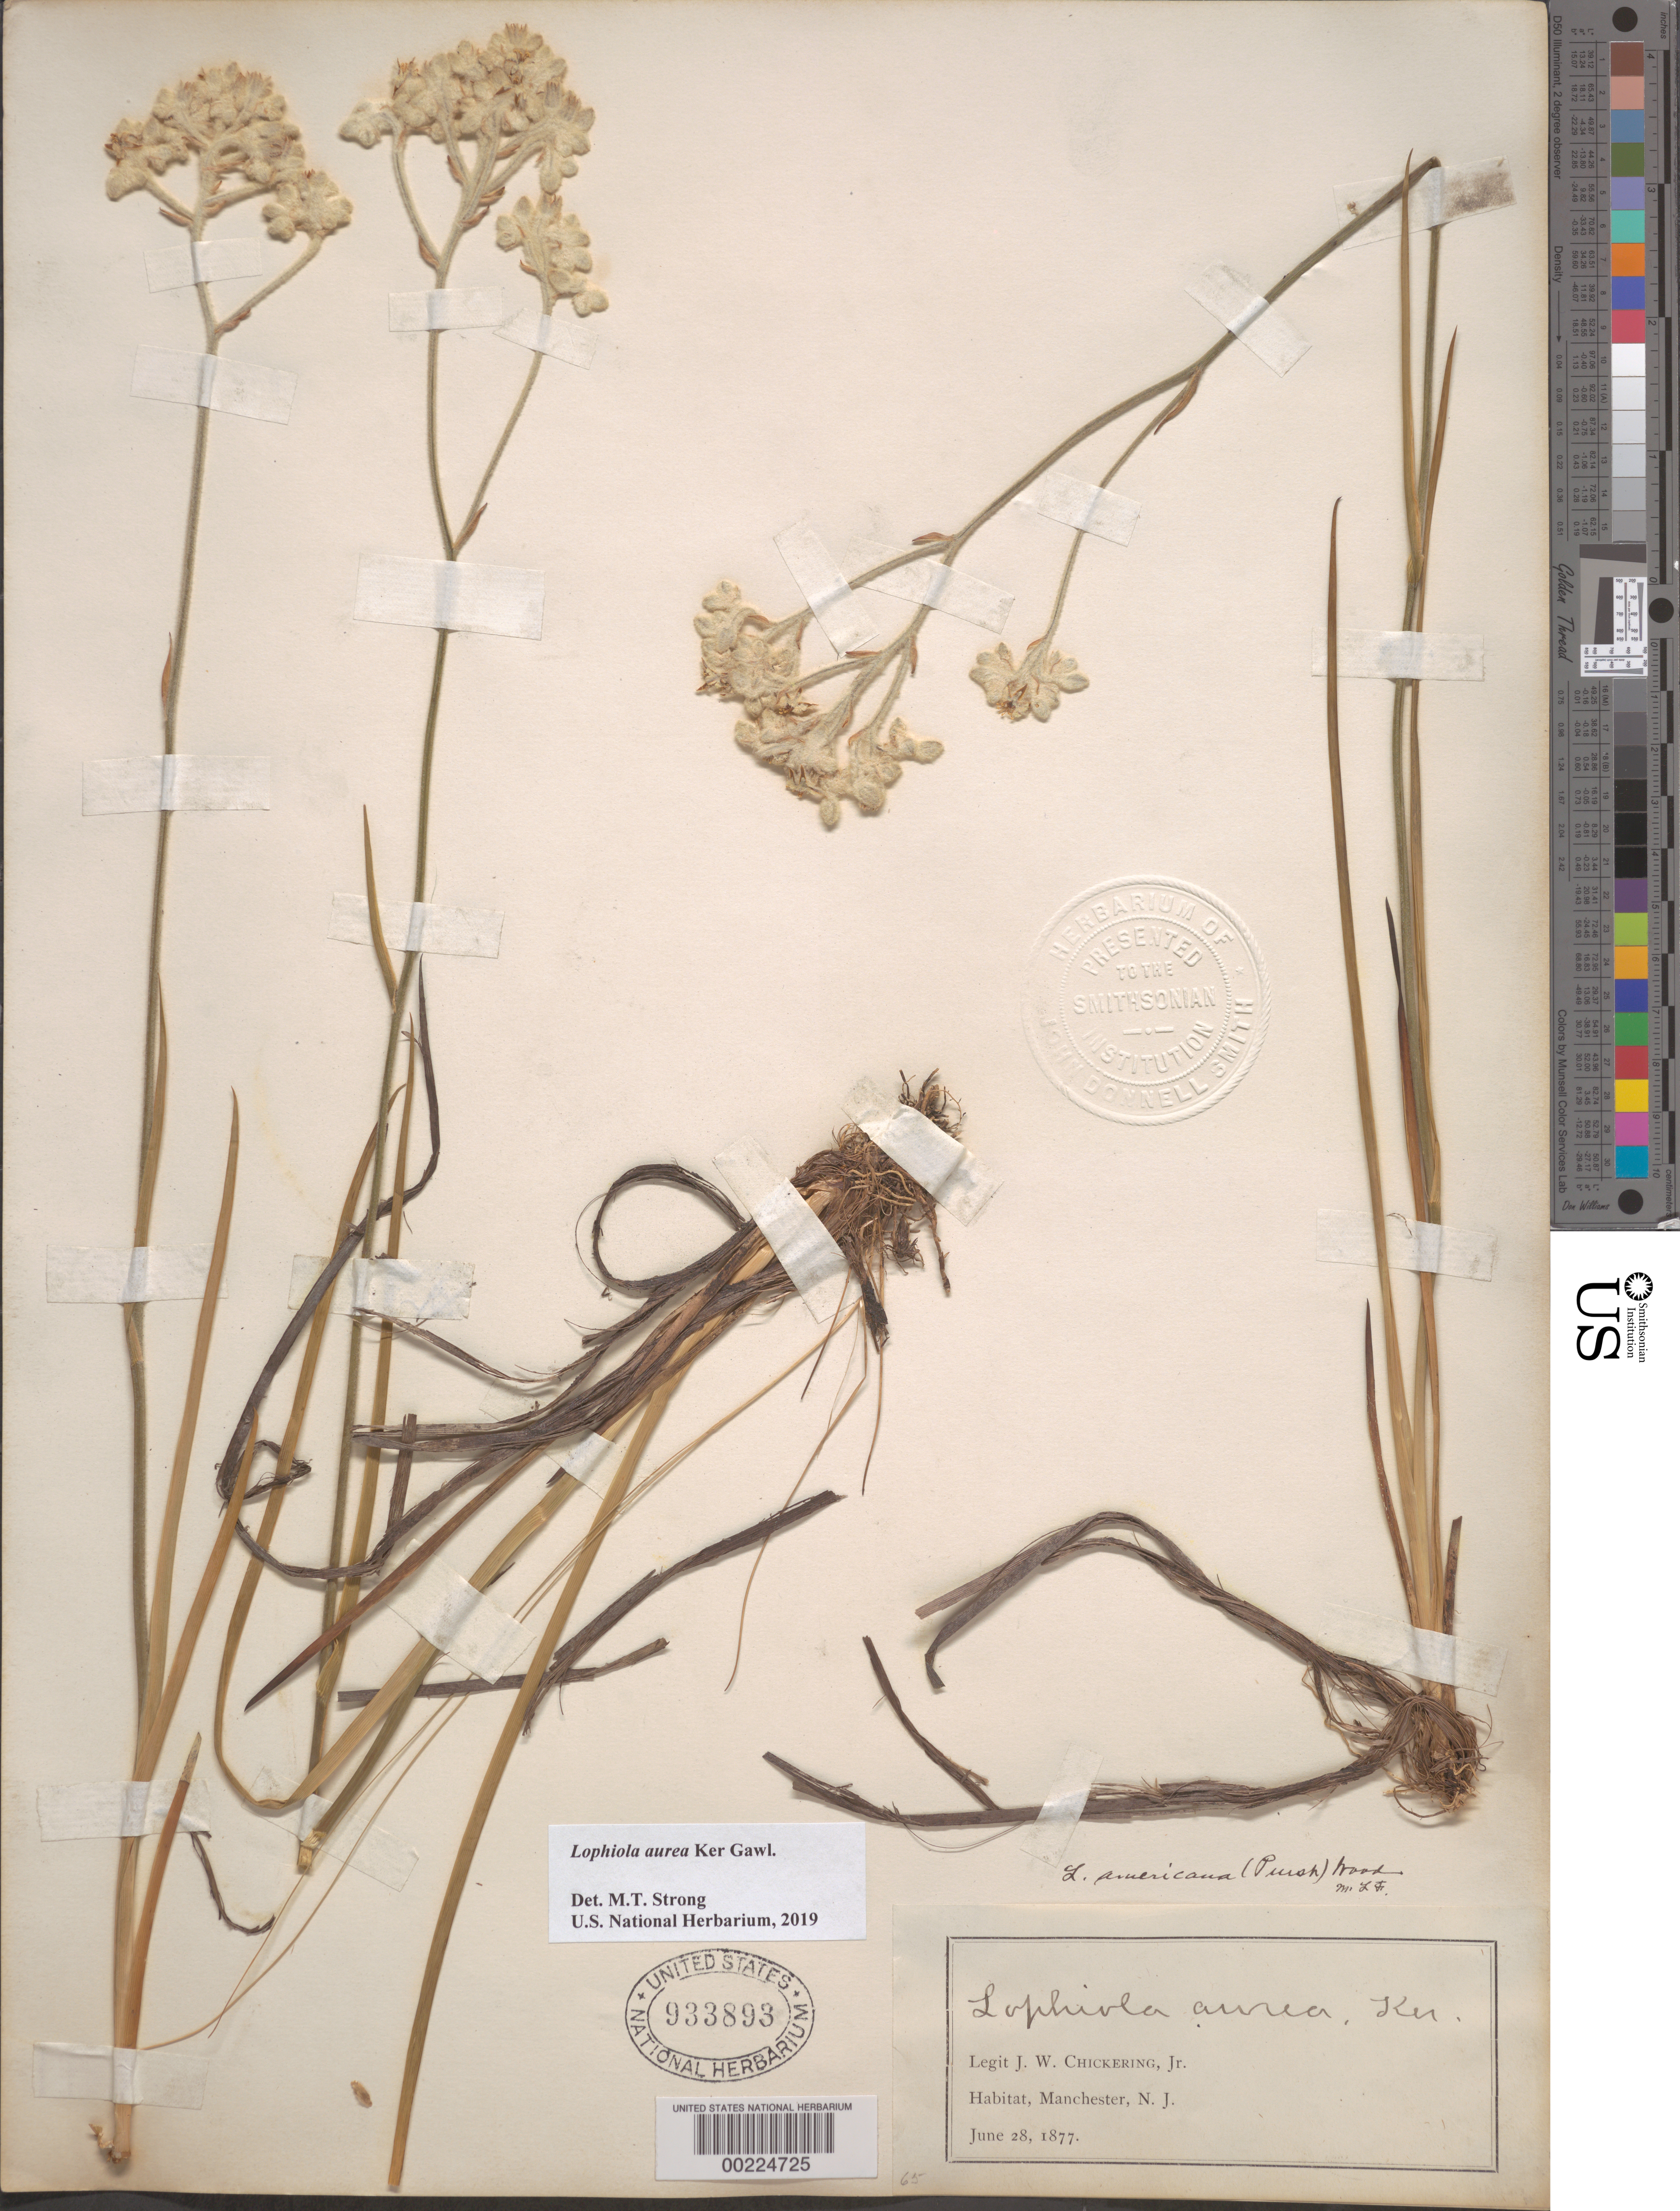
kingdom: Plantae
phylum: Tracheophyta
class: Liliopsida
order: Dioscoreales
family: Nartheciaceae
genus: Lophiola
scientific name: Lophiola aurea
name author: Ker Gawl.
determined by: Strong, Mark T., (BOT), Smithsonian Institution - National Museum of Natural History (UNITED STATES)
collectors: J. W. Chickering Jr.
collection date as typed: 28 Jun 1877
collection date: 1877-06-28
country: United States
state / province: New Jersey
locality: Manchester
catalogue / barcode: US 933893